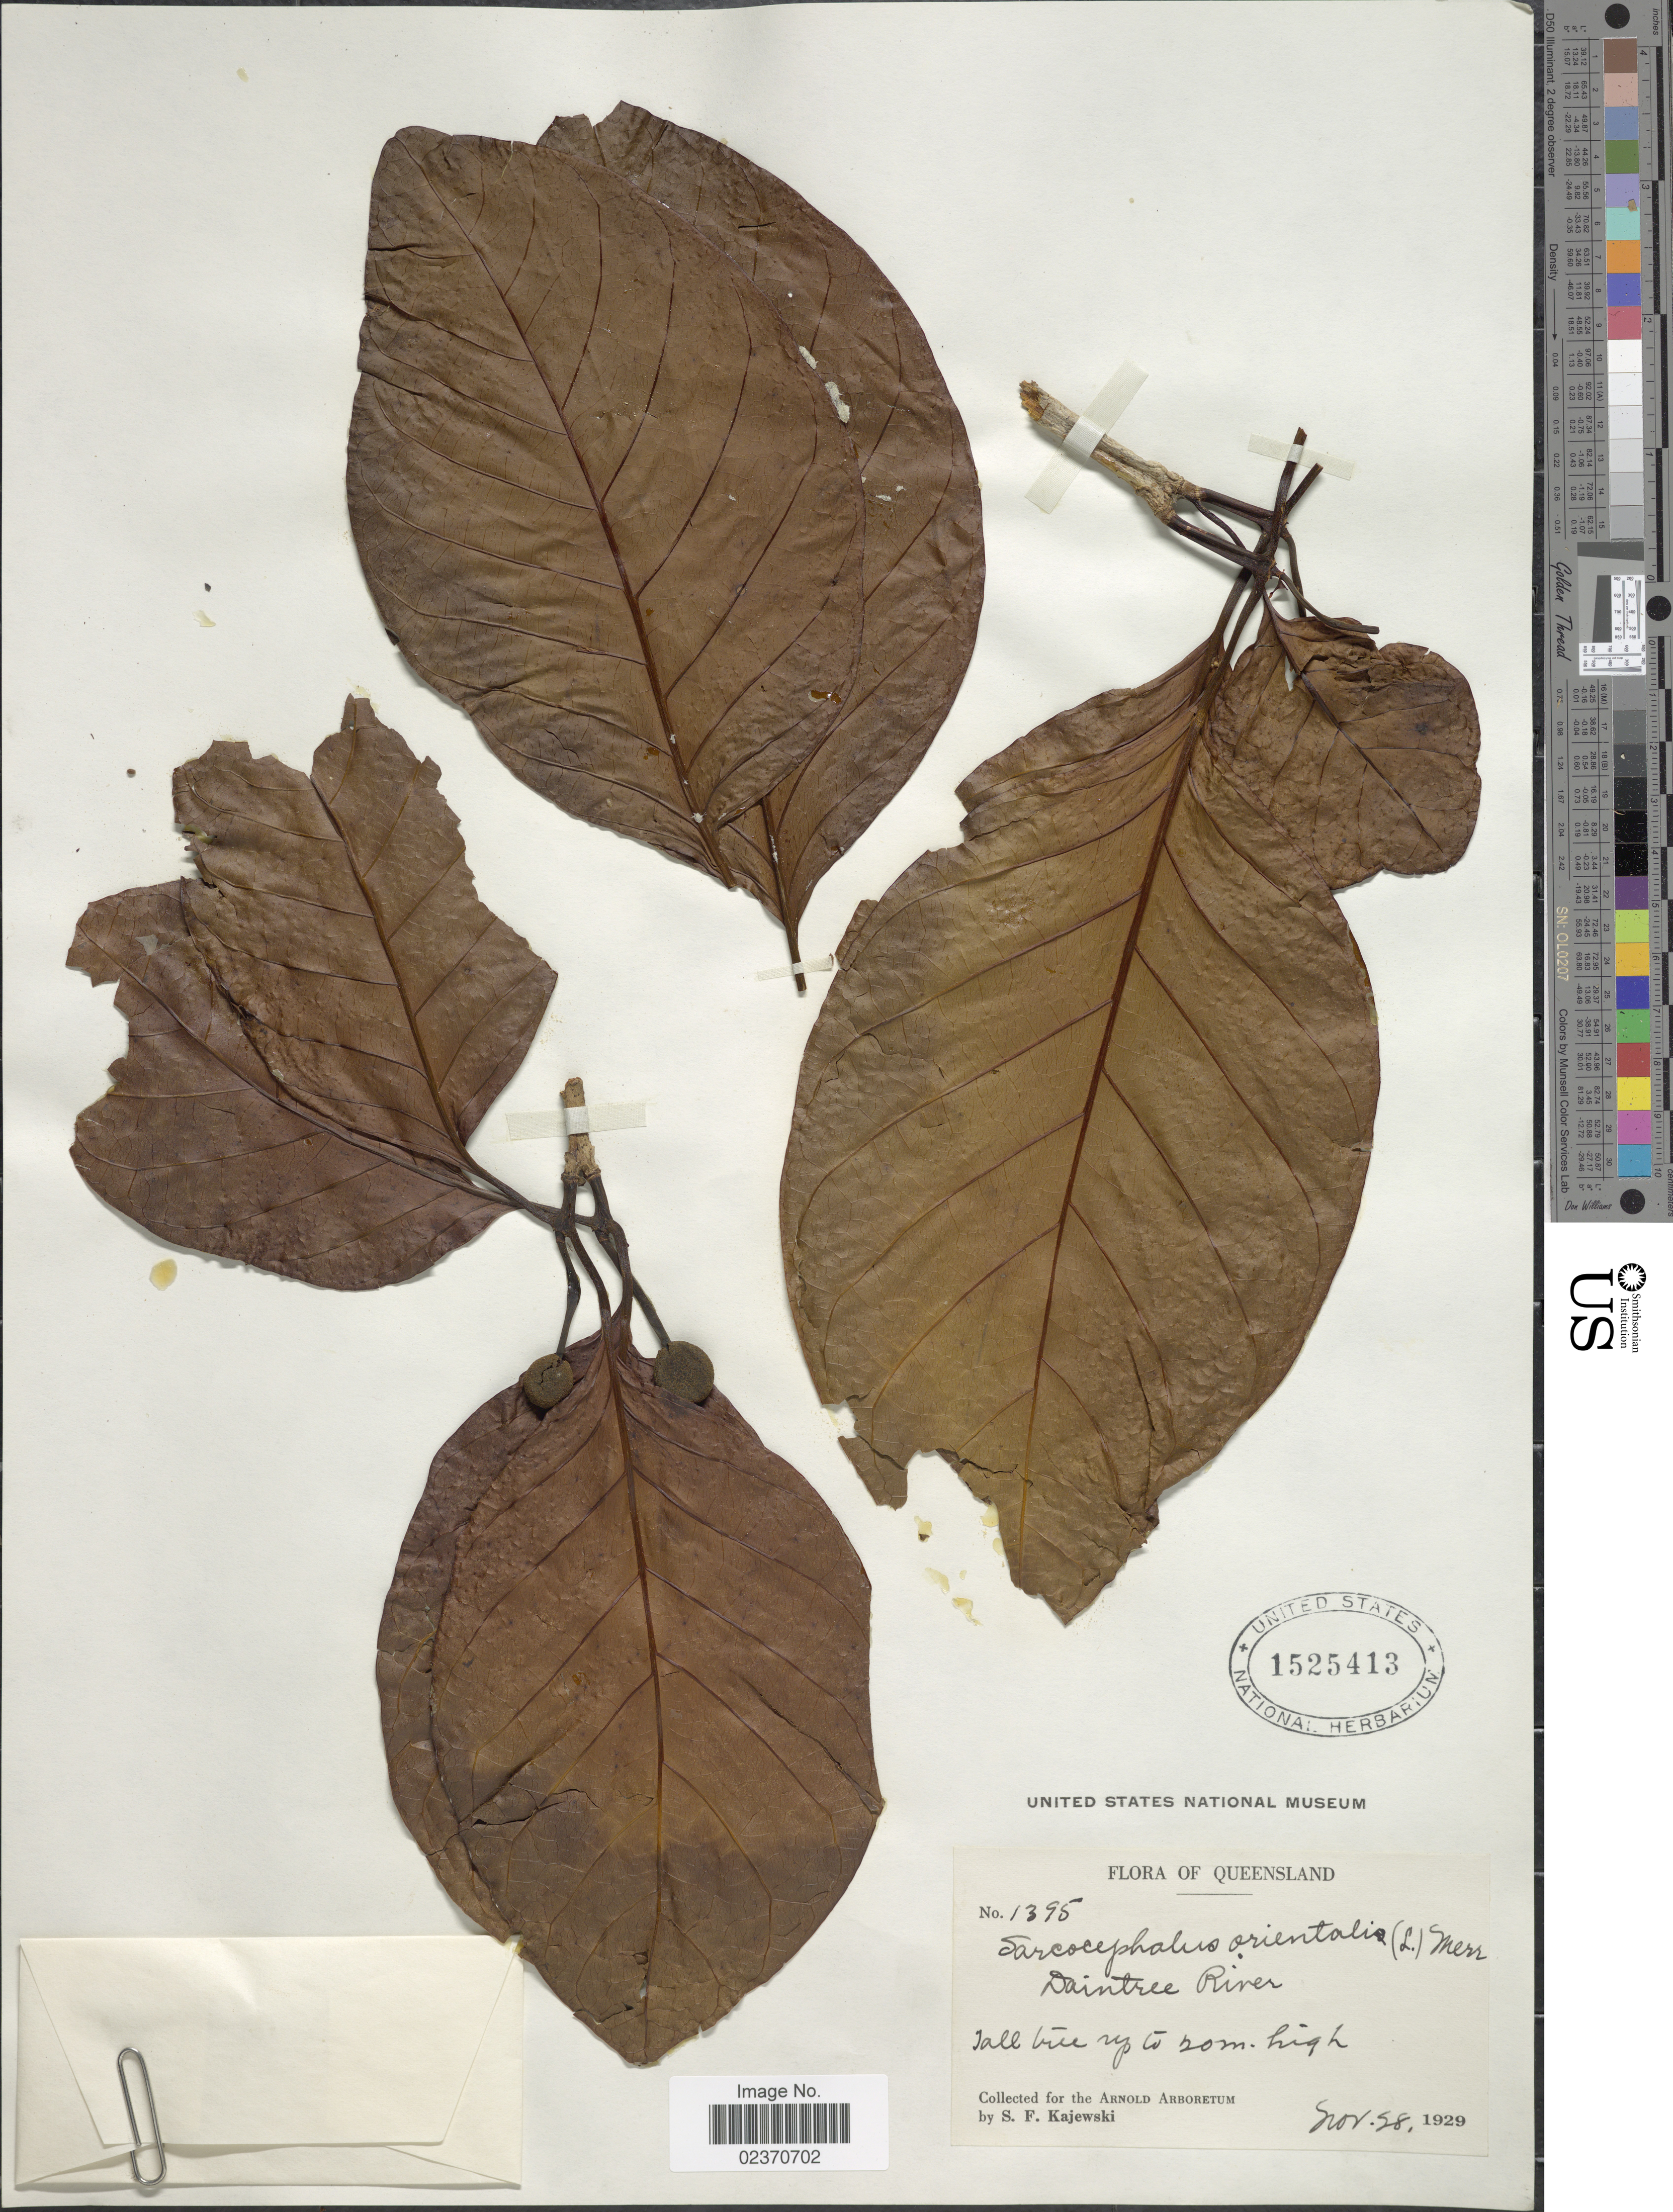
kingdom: Plantae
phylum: Tracheophyta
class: Magnoliopsida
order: Gentianales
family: Rubiaceae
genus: Nauclea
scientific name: Nauclea orientalis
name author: (L.) L.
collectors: S. Kajewski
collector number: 1395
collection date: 1929-11-28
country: Australia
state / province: Queensland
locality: Daintree River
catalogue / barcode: US 1525413